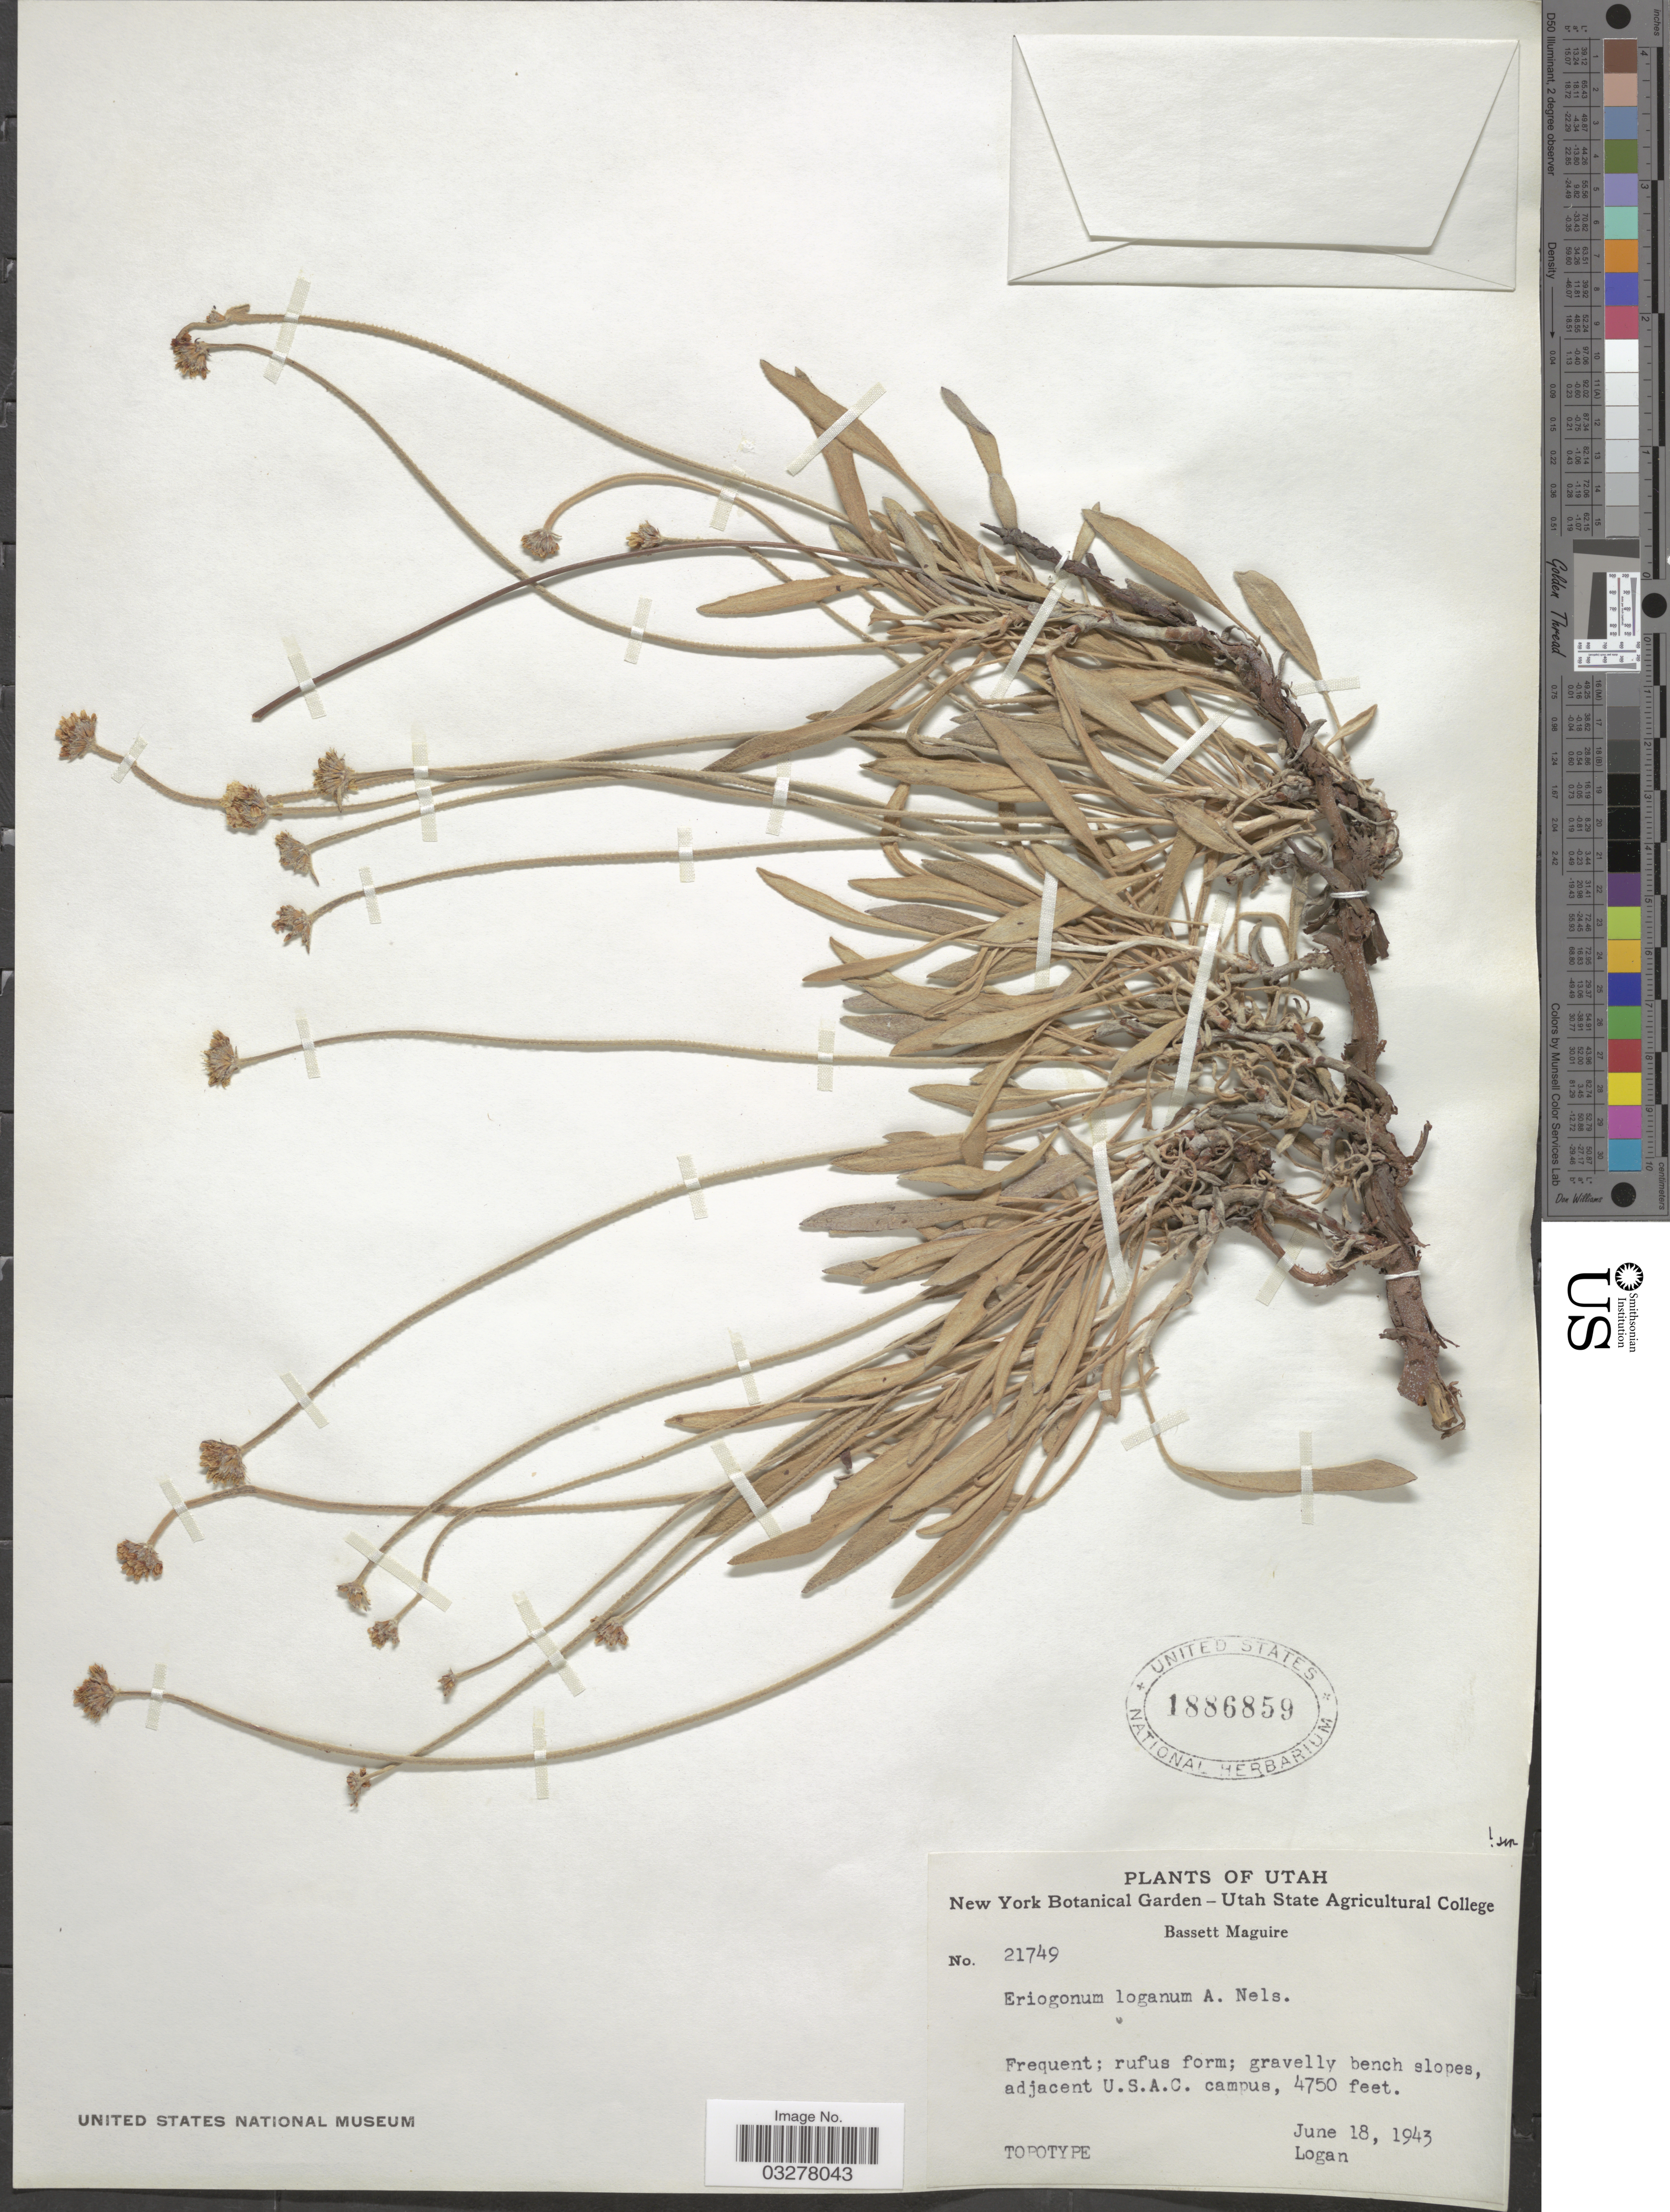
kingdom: Plantae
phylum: Tracheophyta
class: Magnoliopsida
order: Caryophyllales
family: Polygonaceae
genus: Eriogonum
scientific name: Eriogonum loganum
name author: A. Nelson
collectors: B. Maguire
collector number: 21749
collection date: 1943-06-18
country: United States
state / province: Utah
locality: Adjacent U.S.A.C. campus. Logan.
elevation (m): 1448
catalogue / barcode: US 1886859